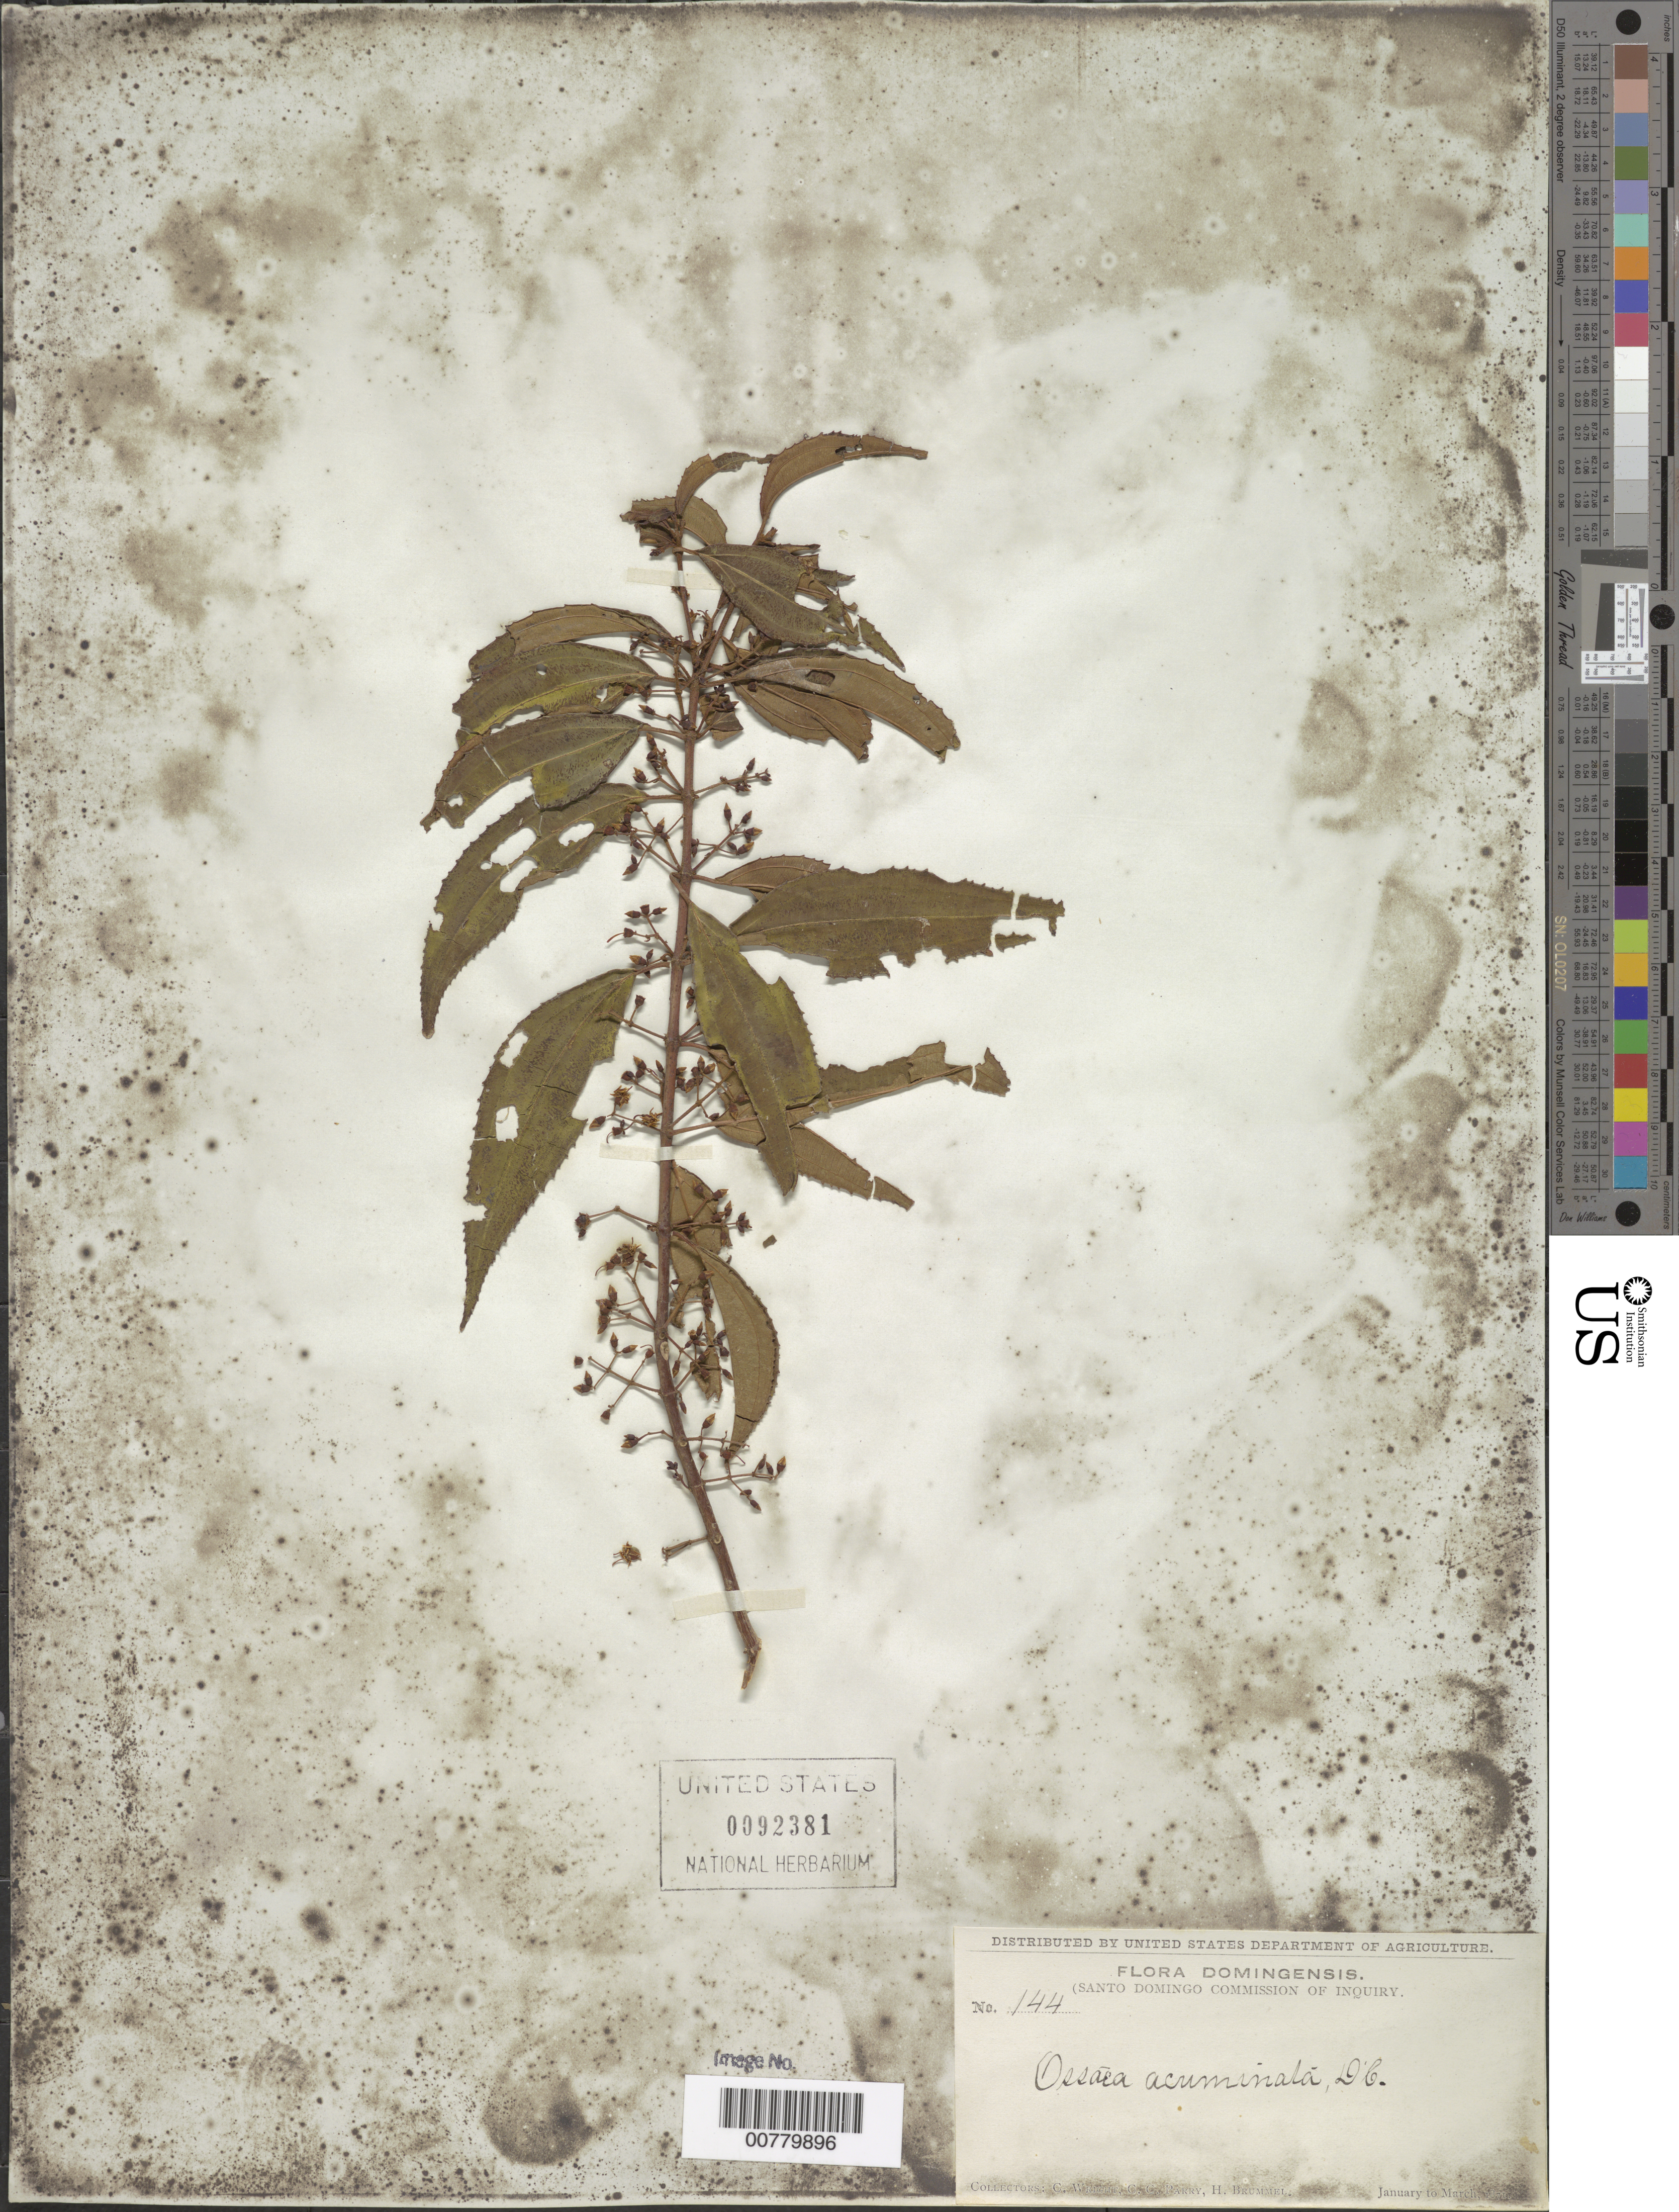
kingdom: Plantae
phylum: Tracheophyta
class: Magnoliopsida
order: Myrtales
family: Melastomataceae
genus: Mecranium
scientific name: Mecranium acuminatum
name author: (DC.) Skean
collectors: C. Wright, C. C. Parry & H. Brummel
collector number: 144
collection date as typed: Jan 1871 to -- Mar 1871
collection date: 1871-01/1871-03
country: Dominican Republic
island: Hispaniola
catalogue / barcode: US 92381